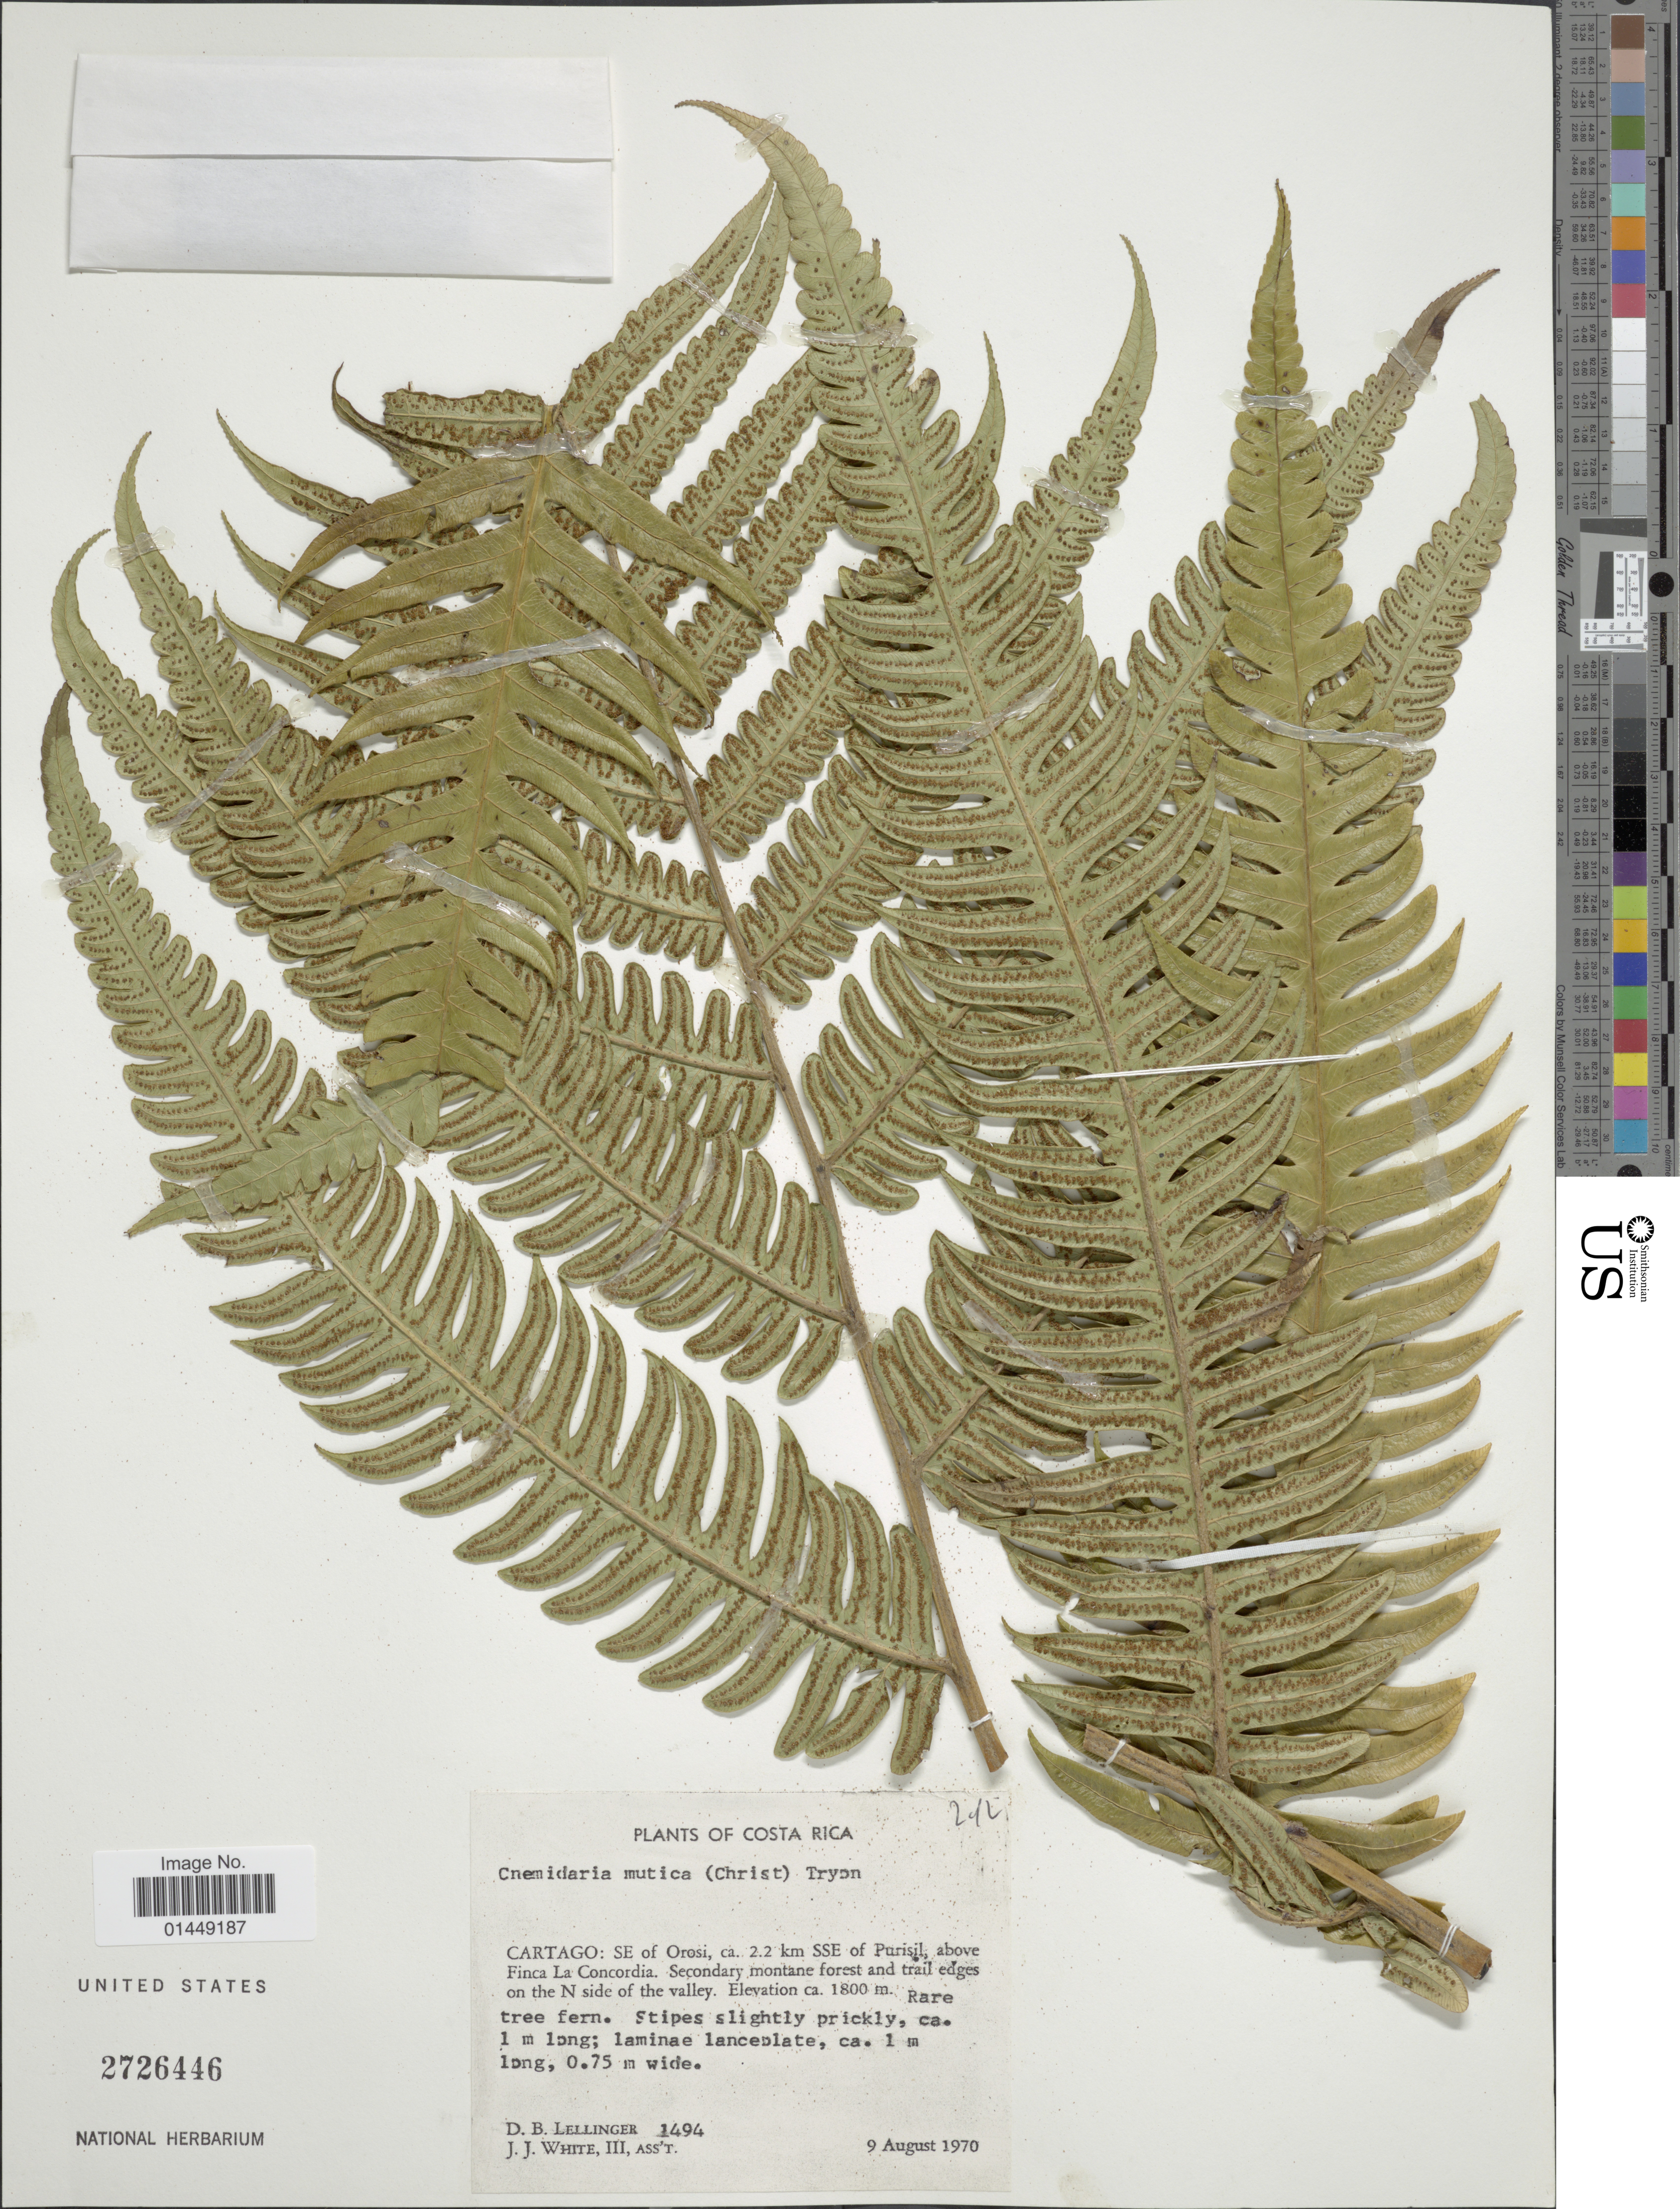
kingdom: Plantae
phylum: Tracheophyta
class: Polypodiopsida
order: Cyatheales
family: Cyatheaceae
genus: Cyathea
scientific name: Cyathea mutica var. mutica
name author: (Christ) Domin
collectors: D. B. Lellinger & J. J. White III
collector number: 1494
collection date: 1970-08-09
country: Costa Rica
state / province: Cartago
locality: Cartago: SE of Orosi, ca. 2.2 km SSE of Purisil, above Finca La Concordia.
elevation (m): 1800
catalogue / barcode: US 2726446